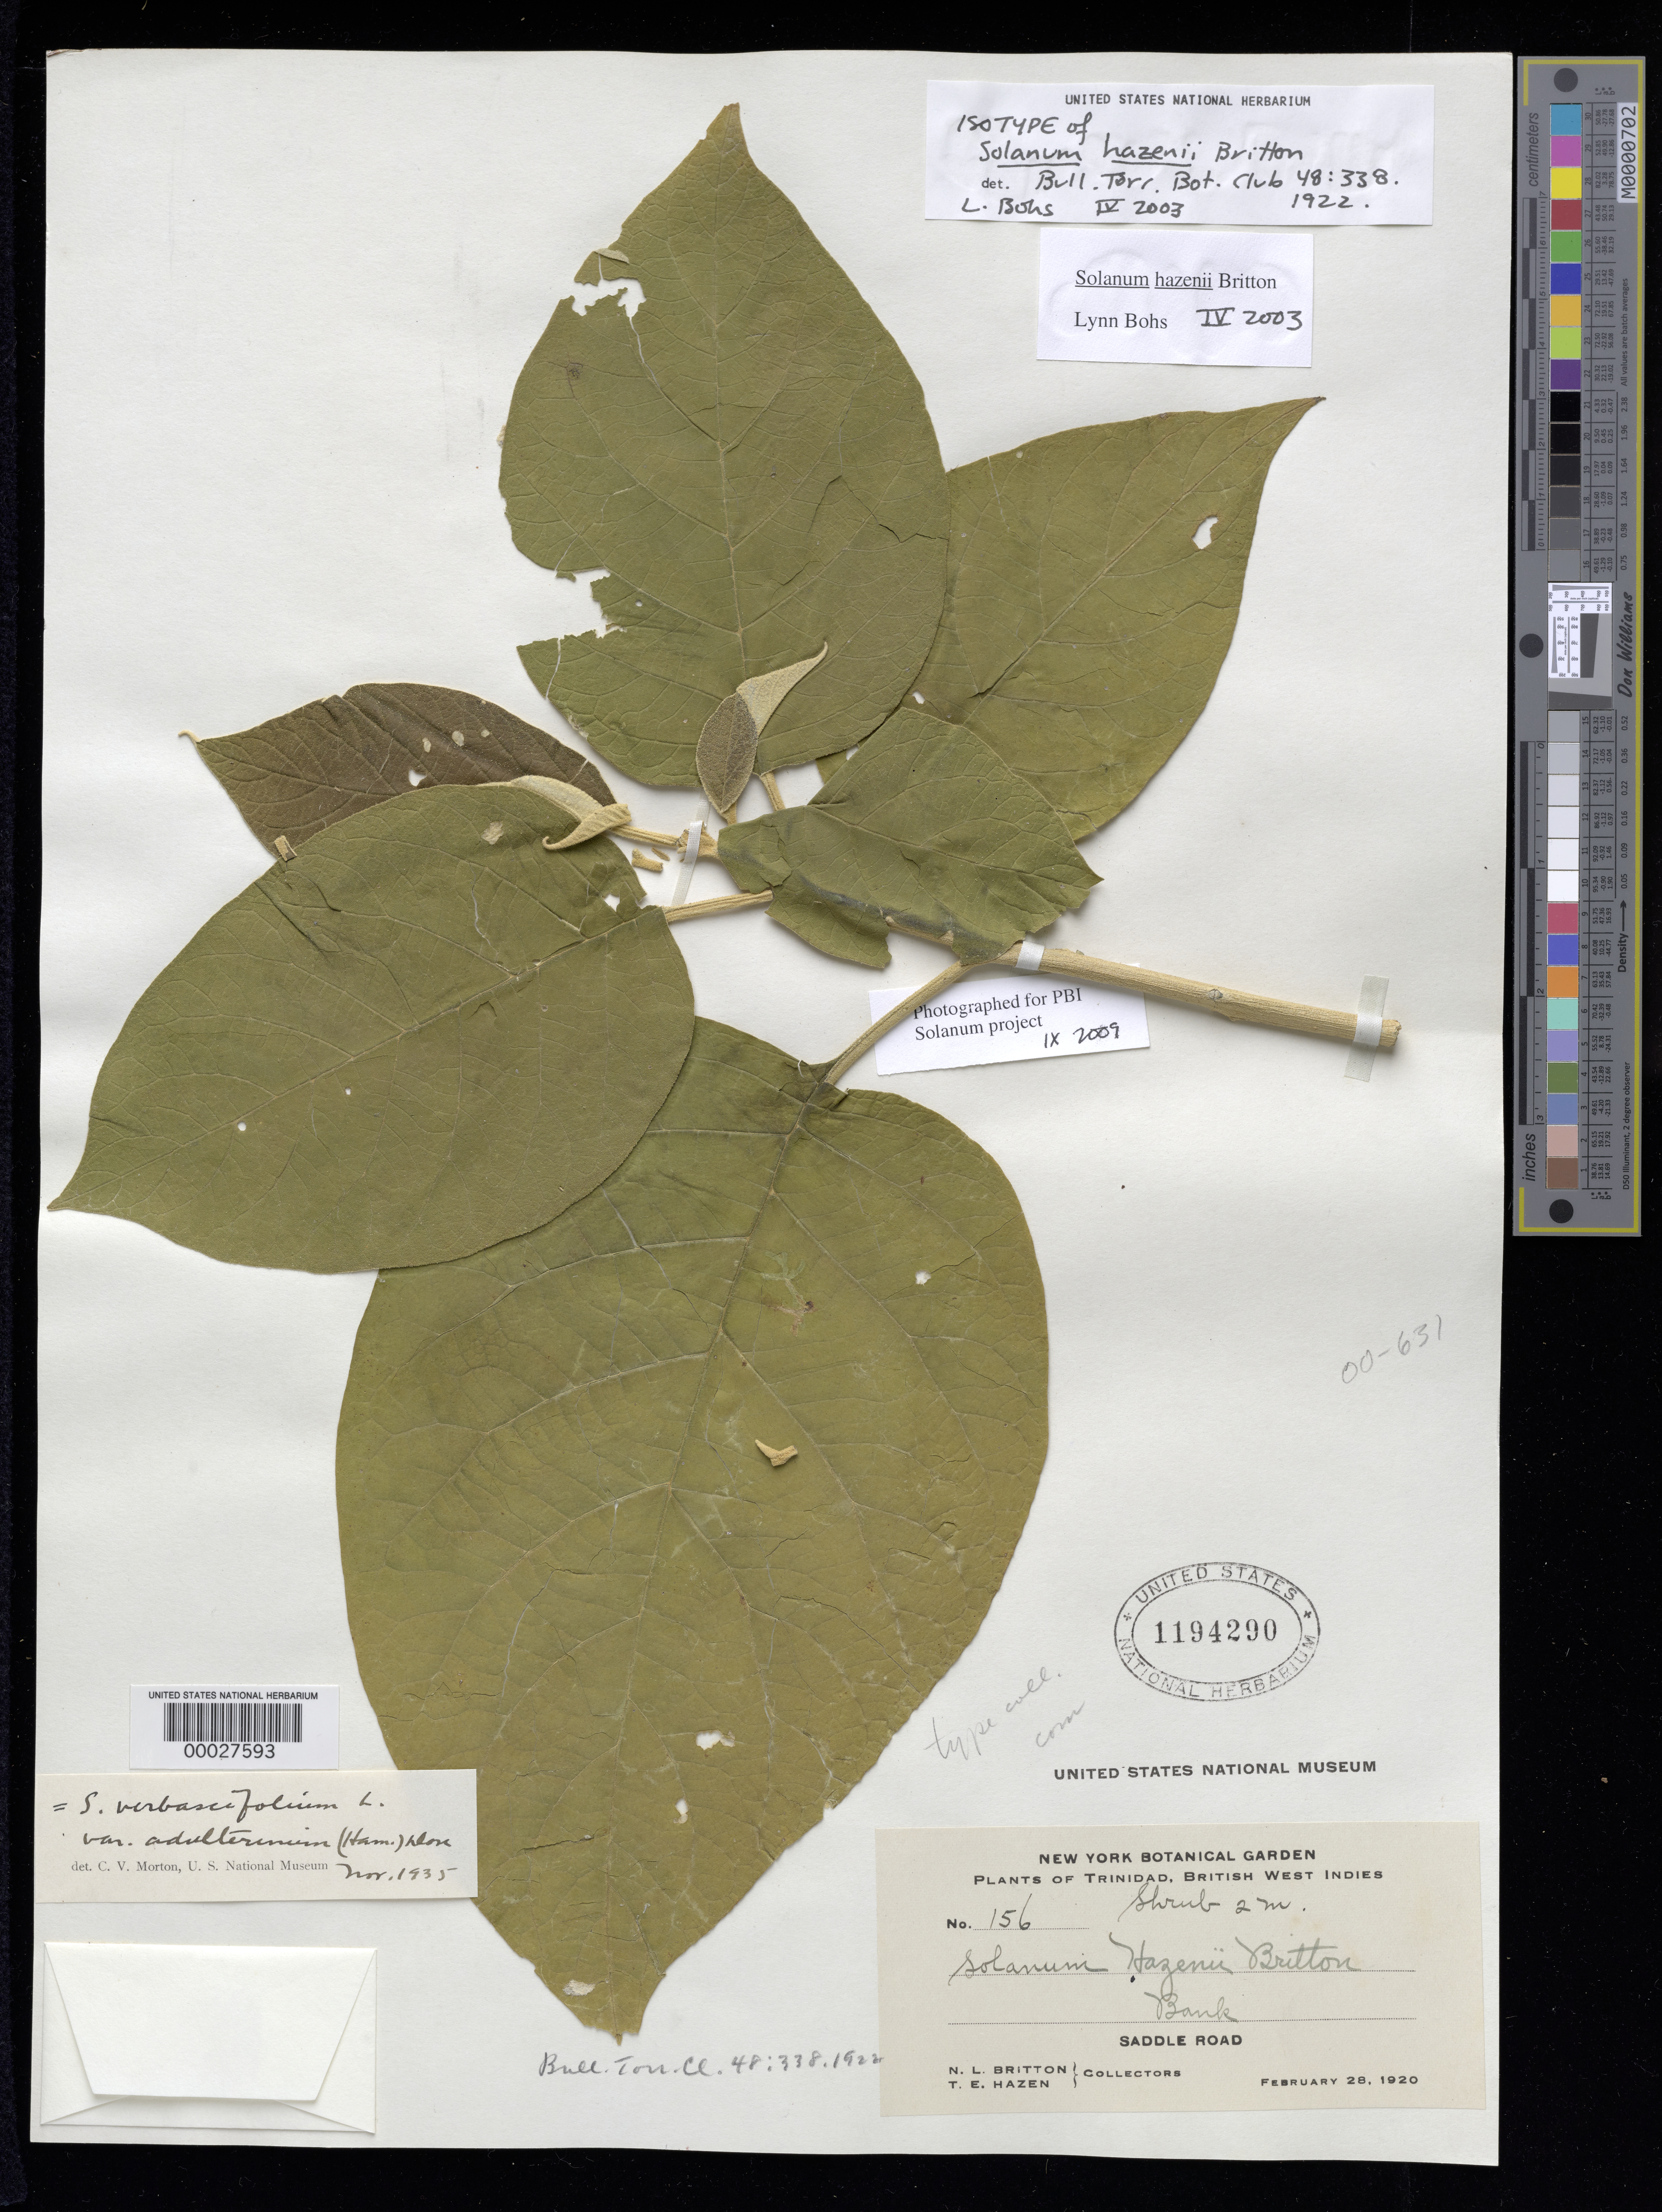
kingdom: Plantae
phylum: Tracheophyta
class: Magnoliopsida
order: Solanales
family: Solanaceae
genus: Solanum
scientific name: Solanum hazenii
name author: Britton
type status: Isotype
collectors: N. Britton & T. E. Hazen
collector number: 156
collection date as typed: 28 Feb 1920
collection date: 1920-02-28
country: Trinidad and Tobago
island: Trinidad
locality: Saddle road.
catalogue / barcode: US 1194290